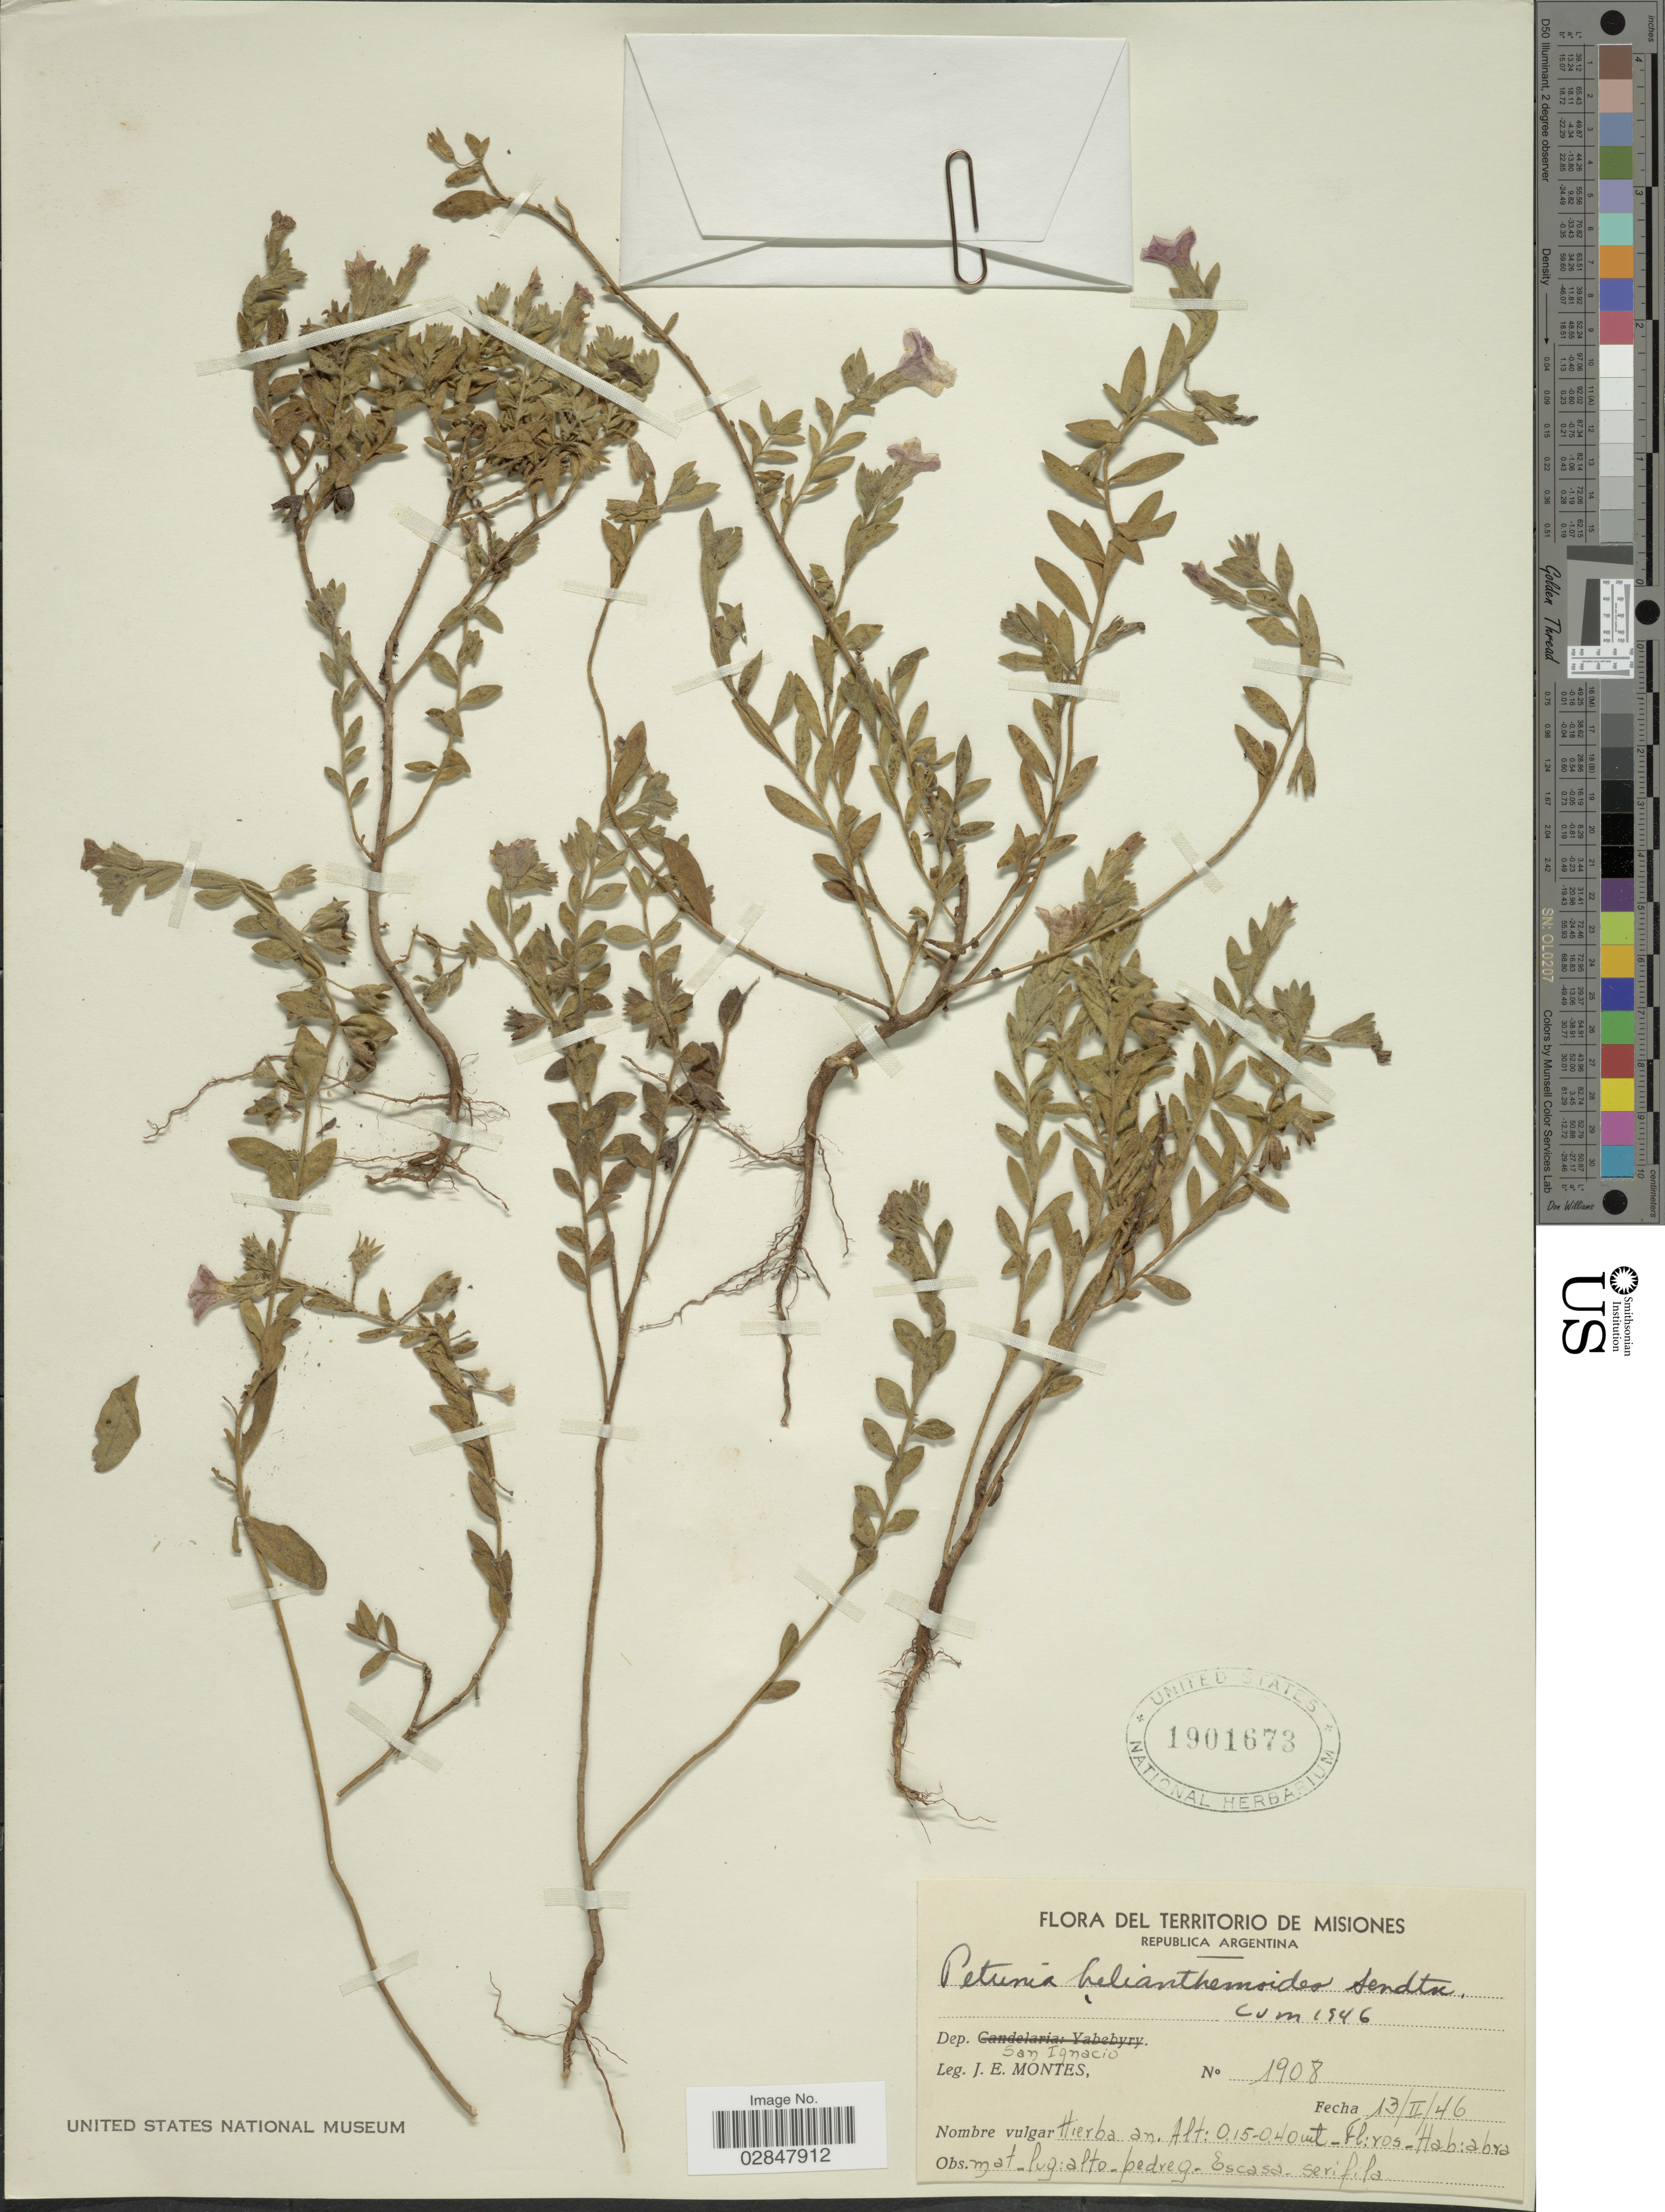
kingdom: Plantae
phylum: Tracheophyta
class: Magnoliopsida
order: Solanales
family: Solanaceae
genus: Petunia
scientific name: Petunia helianthemoides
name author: Sendtn.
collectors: J. E. Montes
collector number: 1908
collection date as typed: Transcribed d/m/y: 13/2/46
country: Argentina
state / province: Misiones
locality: Dep. San Ignacio.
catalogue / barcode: US 1901673